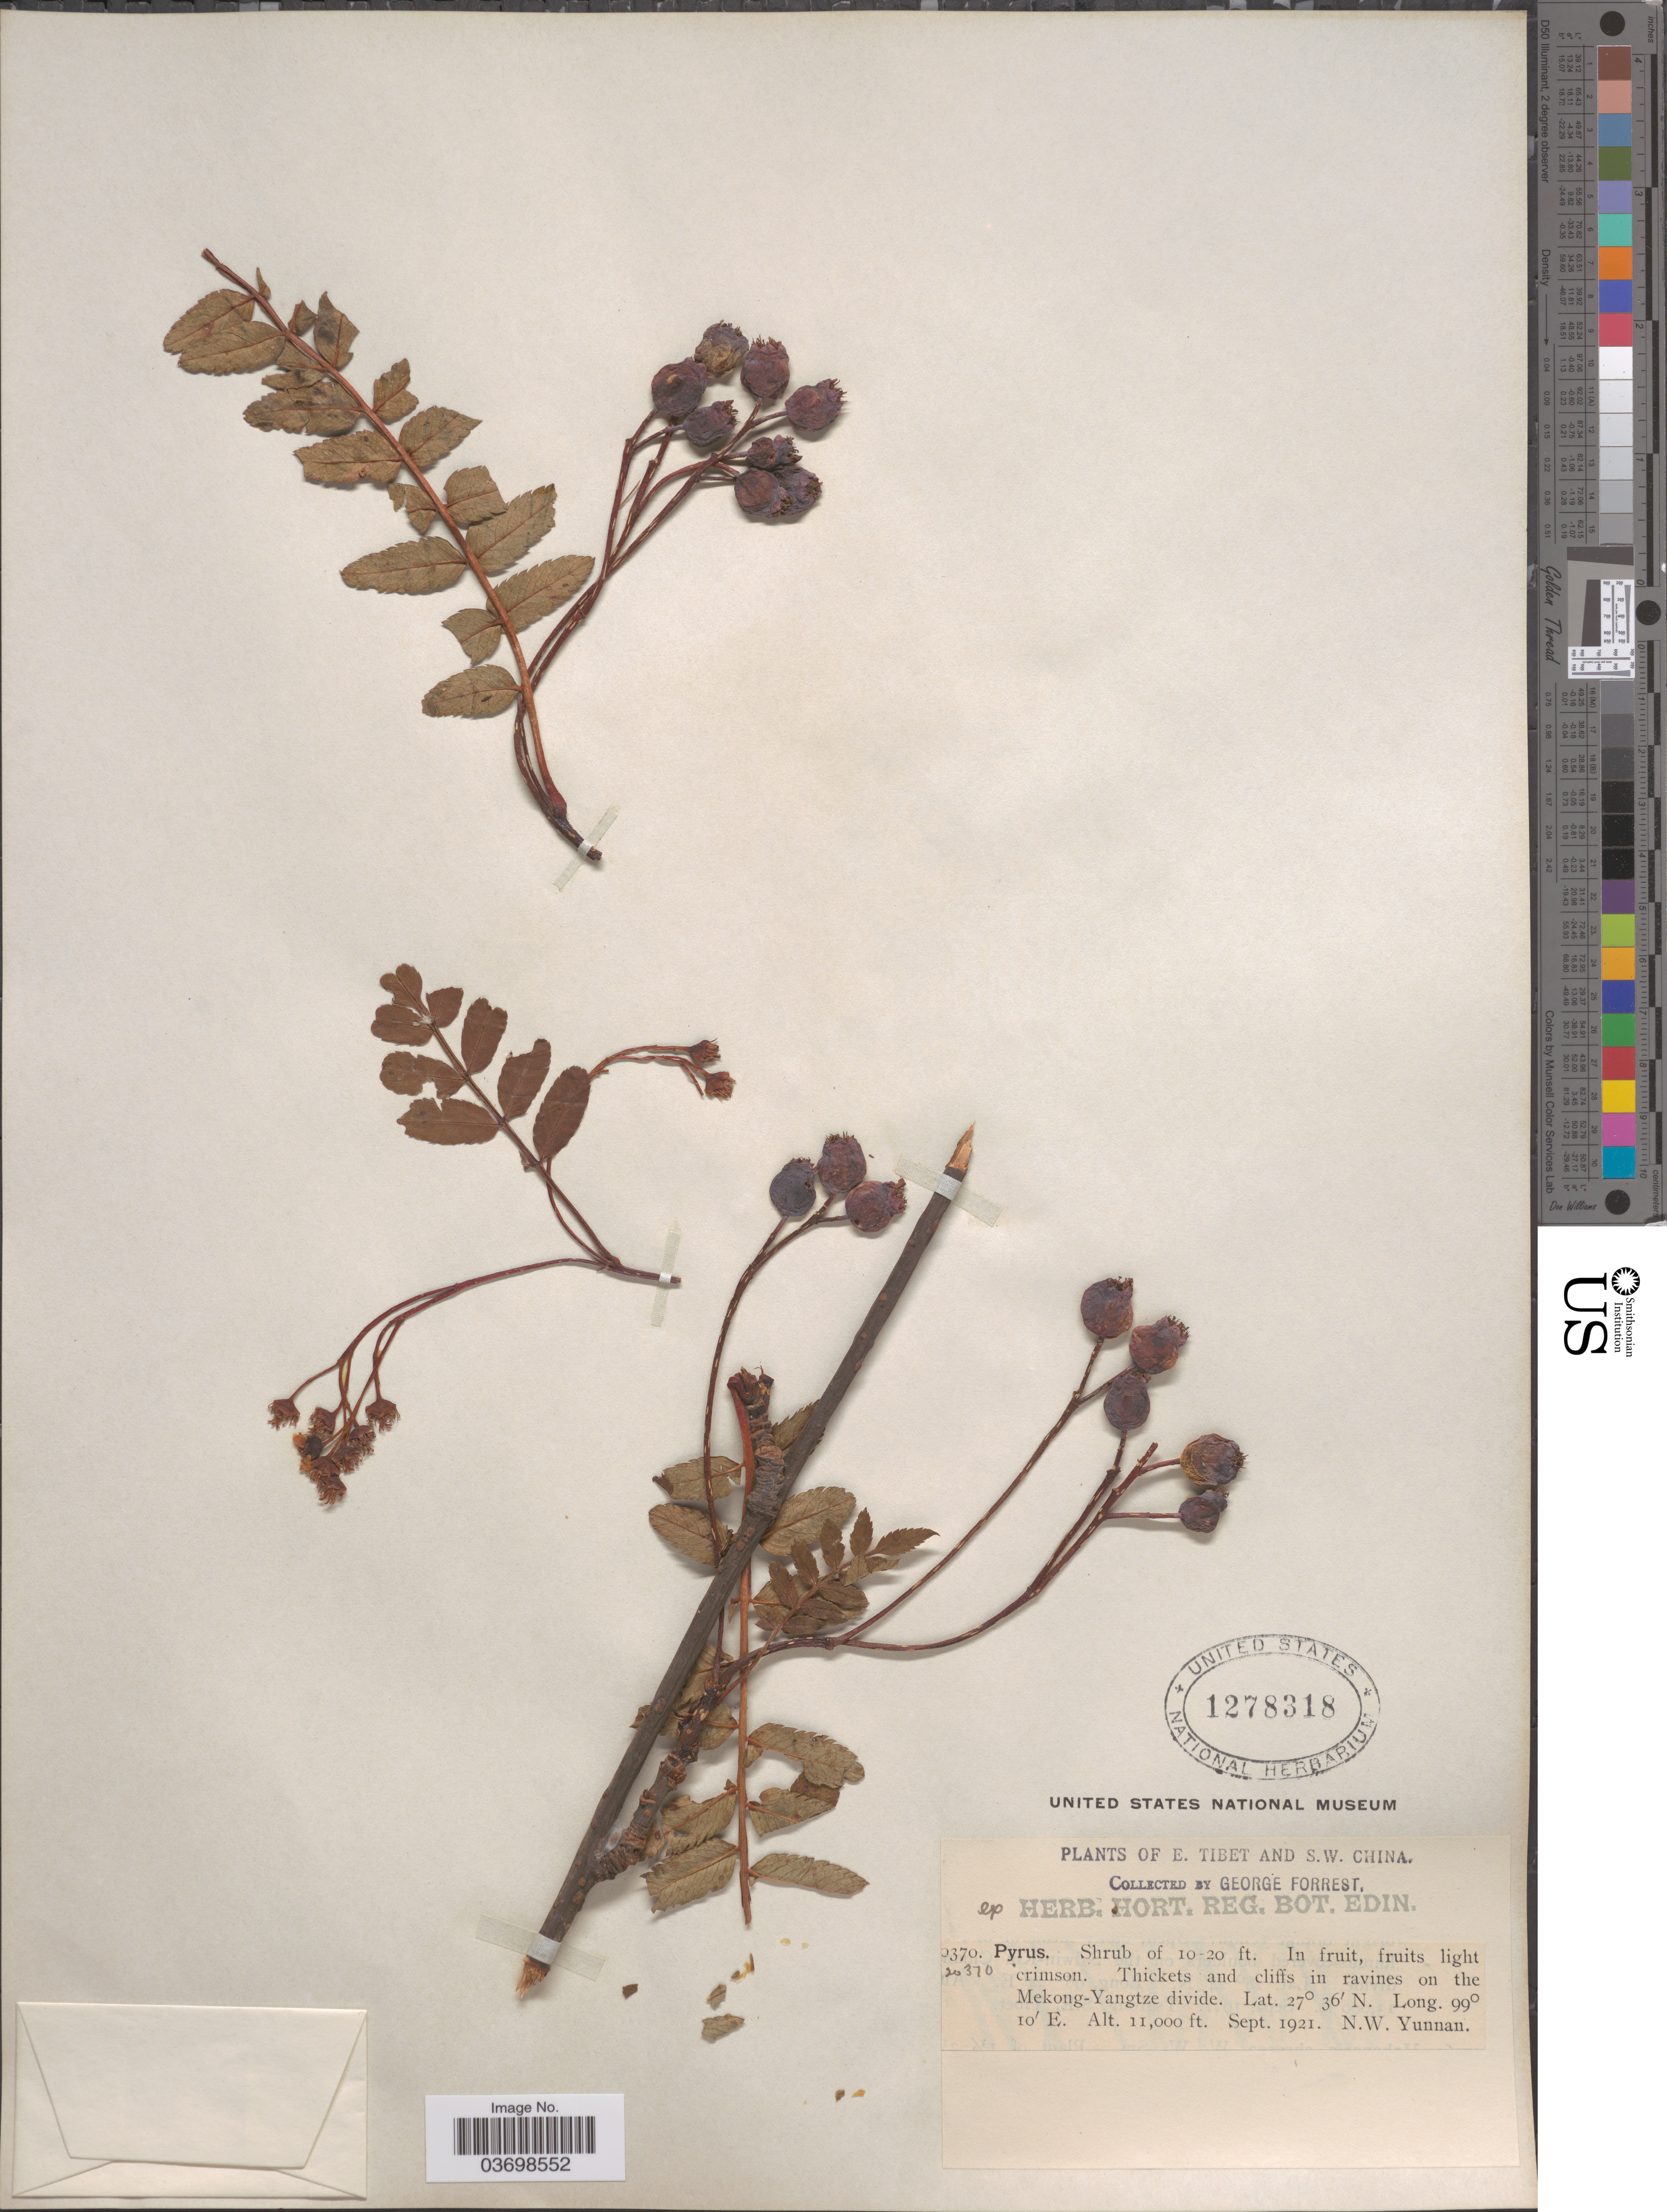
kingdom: Plantae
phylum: Tracheophyta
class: Magnoliopsida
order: Rosales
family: Rosaceae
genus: Sorbus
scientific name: Sorbus sp.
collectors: G. Forrest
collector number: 20370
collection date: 1921-09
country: China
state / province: Yunnan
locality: S.W. China. On the Mekong-Yangtze divide. N.W. Yunnan.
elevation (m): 3353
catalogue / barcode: US 1278318